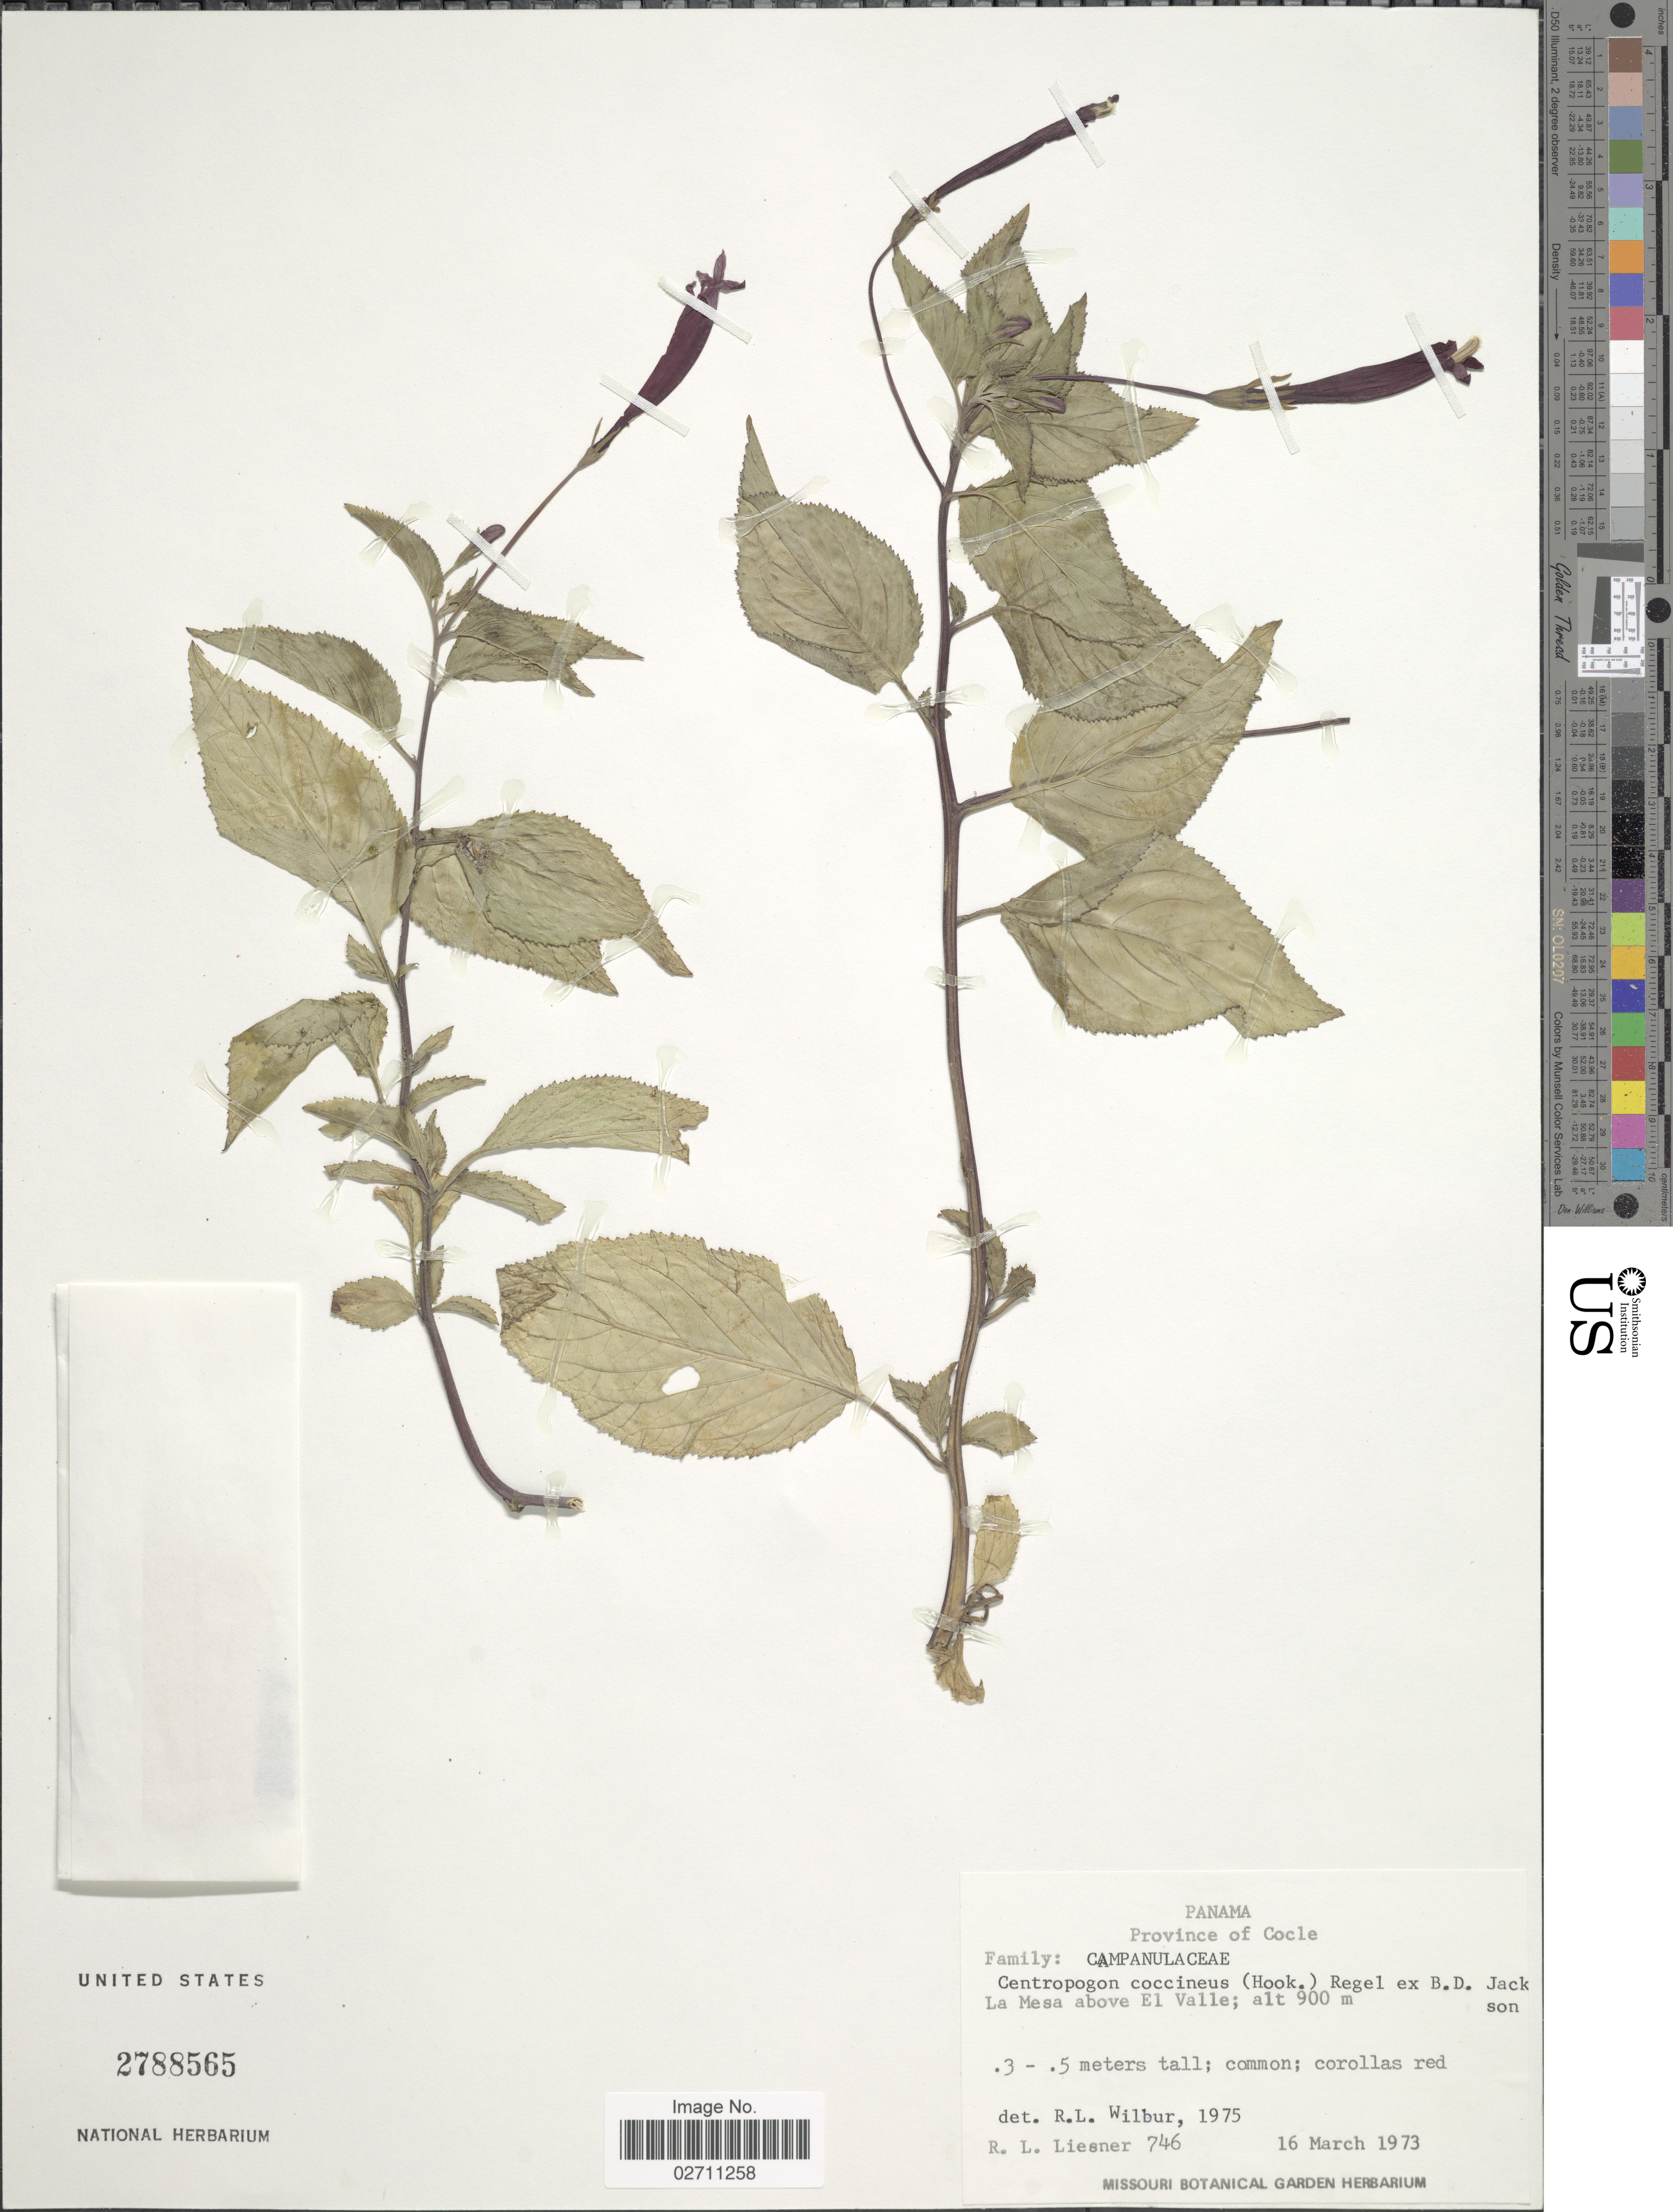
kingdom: Plantae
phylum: Tracheophyta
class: Magnoliopsida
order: Asterales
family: Campanulaceae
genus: Centropogon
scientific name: Centropogon coccineus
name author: (Hook.) Regel ex B.D. Jacks.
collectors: R. L. Liesner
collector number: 746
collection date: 1973-03-16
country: Panama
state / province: Coclé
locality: La Mesa above El Valle.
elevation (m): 900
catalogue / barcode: US 2788565